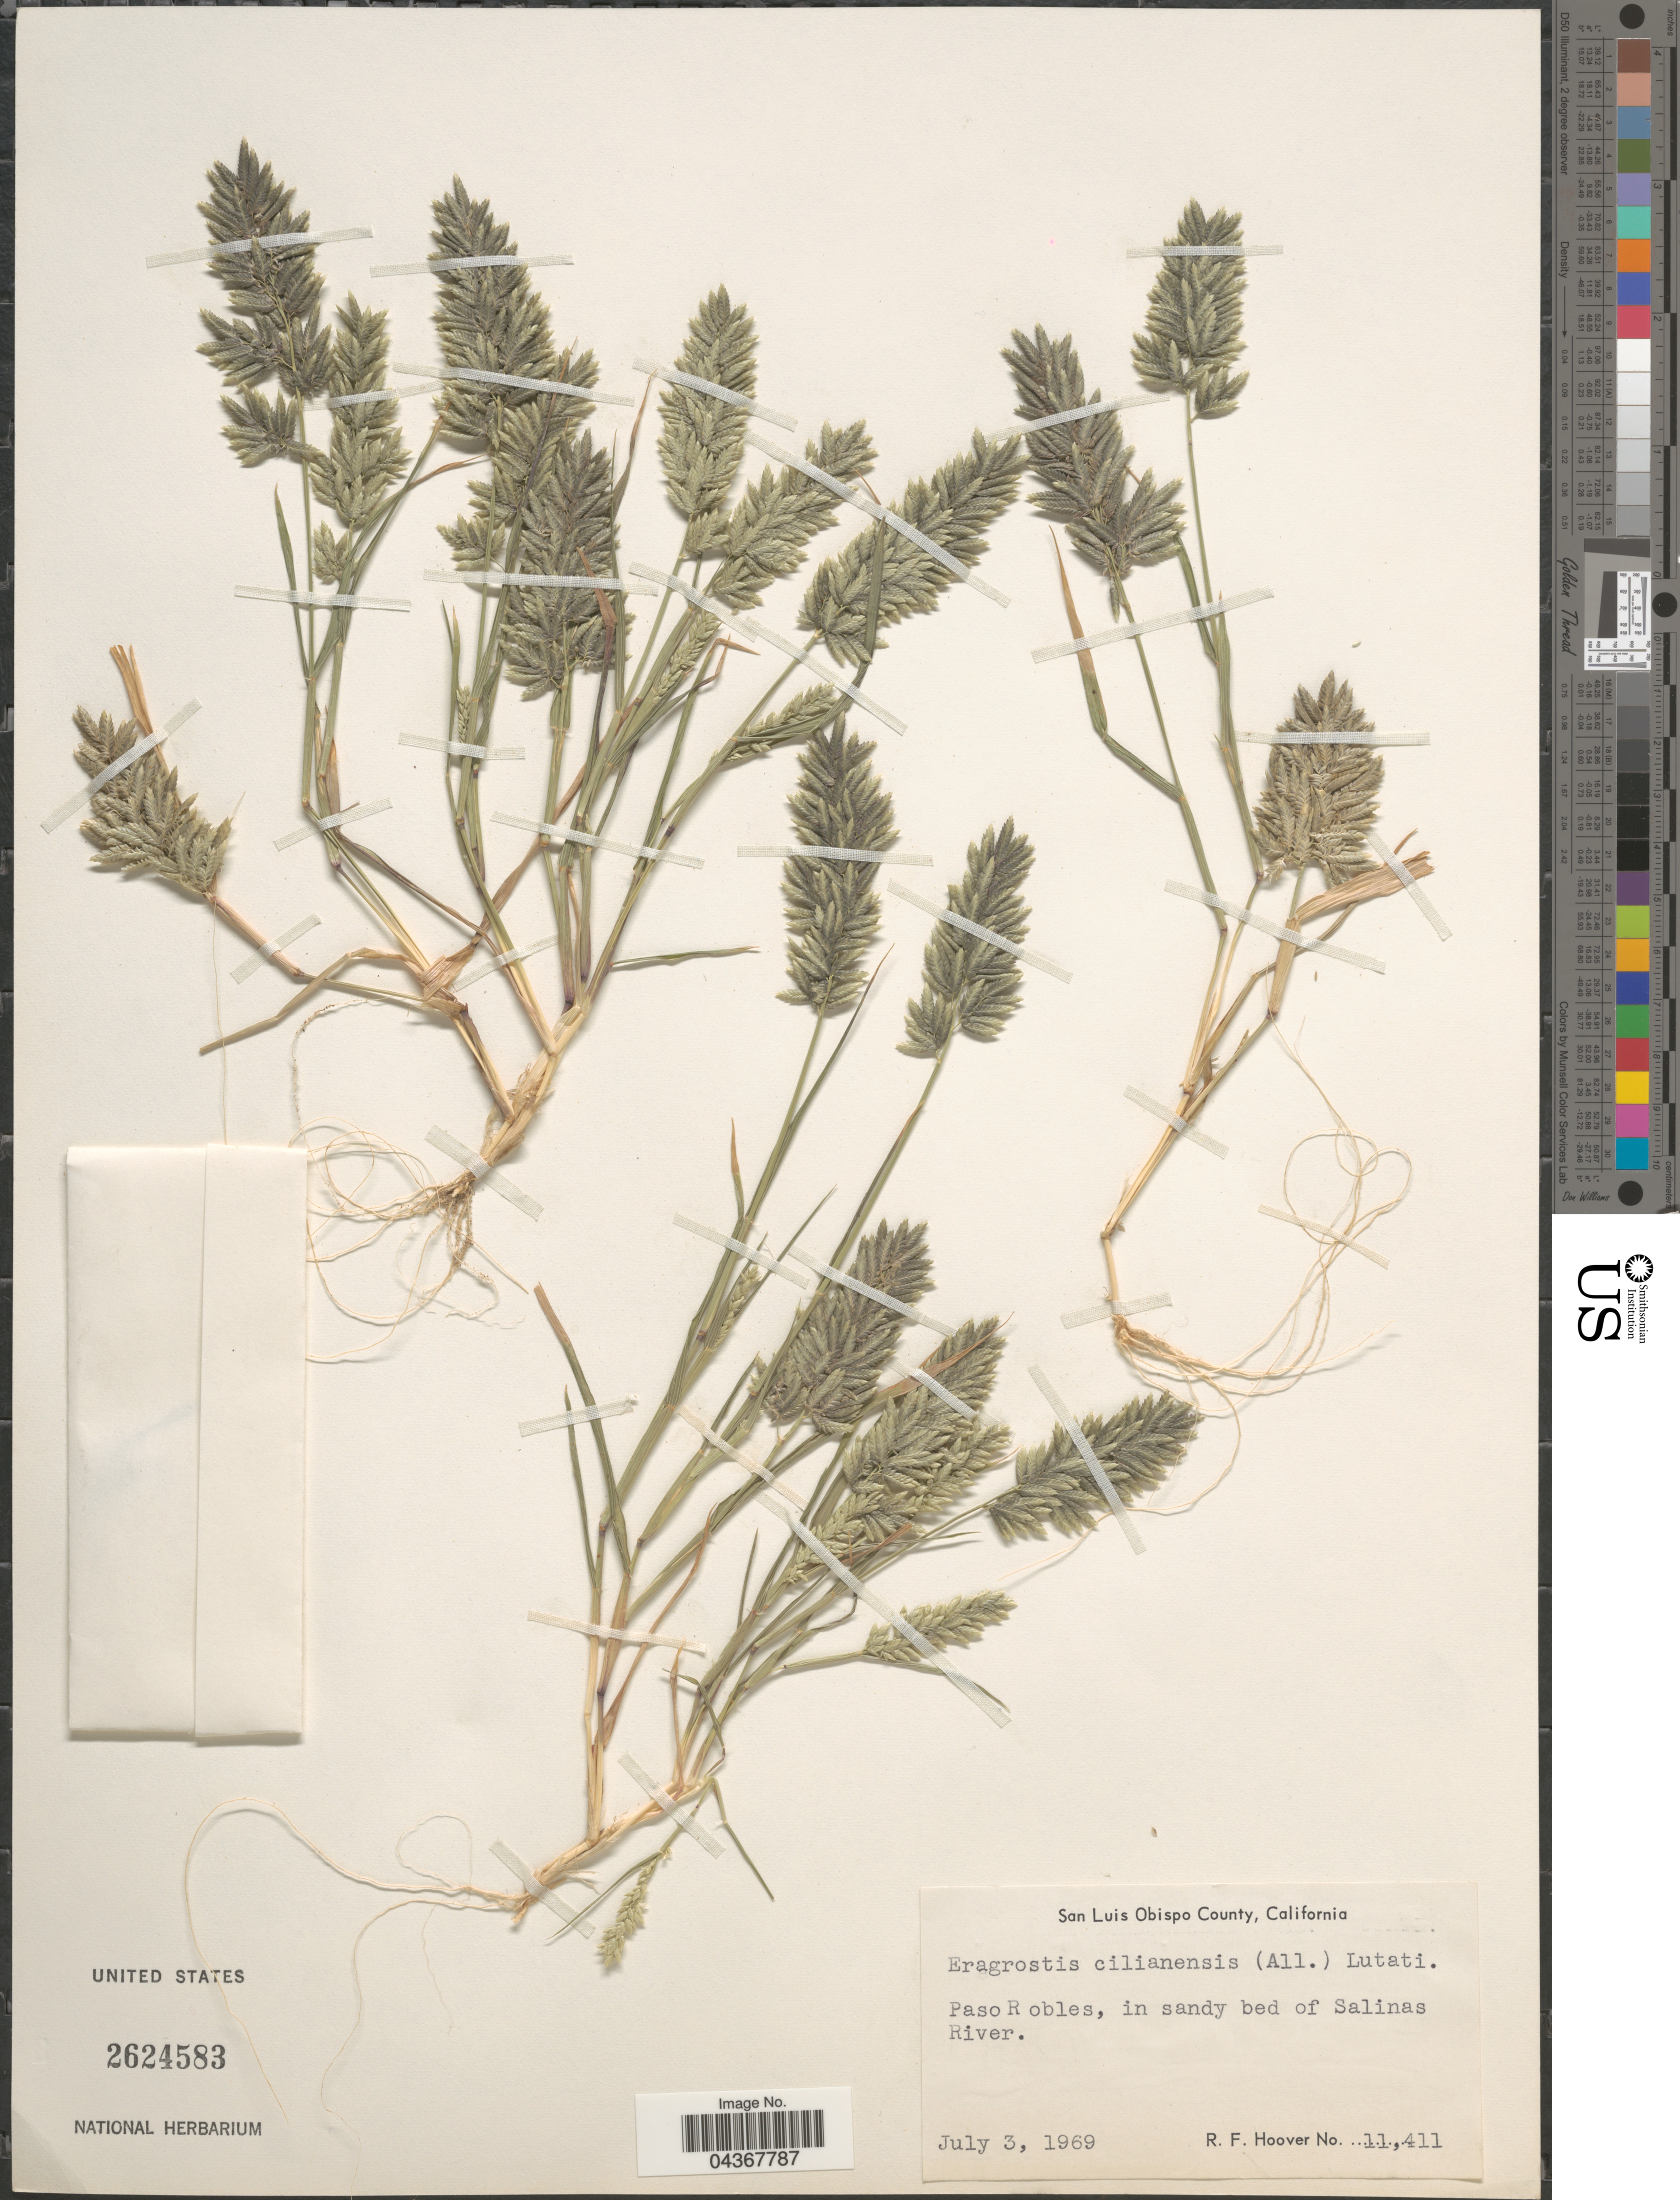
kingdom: Plantae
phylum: Tracheophyta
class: Liliopsida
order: Poales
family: Poaceae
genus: Eragrostis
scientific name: Eragrostis cilianensis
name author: (Bellardi) Vignolo ex Janch.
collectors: R. F. Hoover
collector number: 11411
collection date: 1969-07-03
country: United States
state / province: California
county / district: San Luis Obispo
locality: San Luis Obispo County. Paso Robles, in sandy bed of Salinas River.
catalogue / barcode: US 2624583